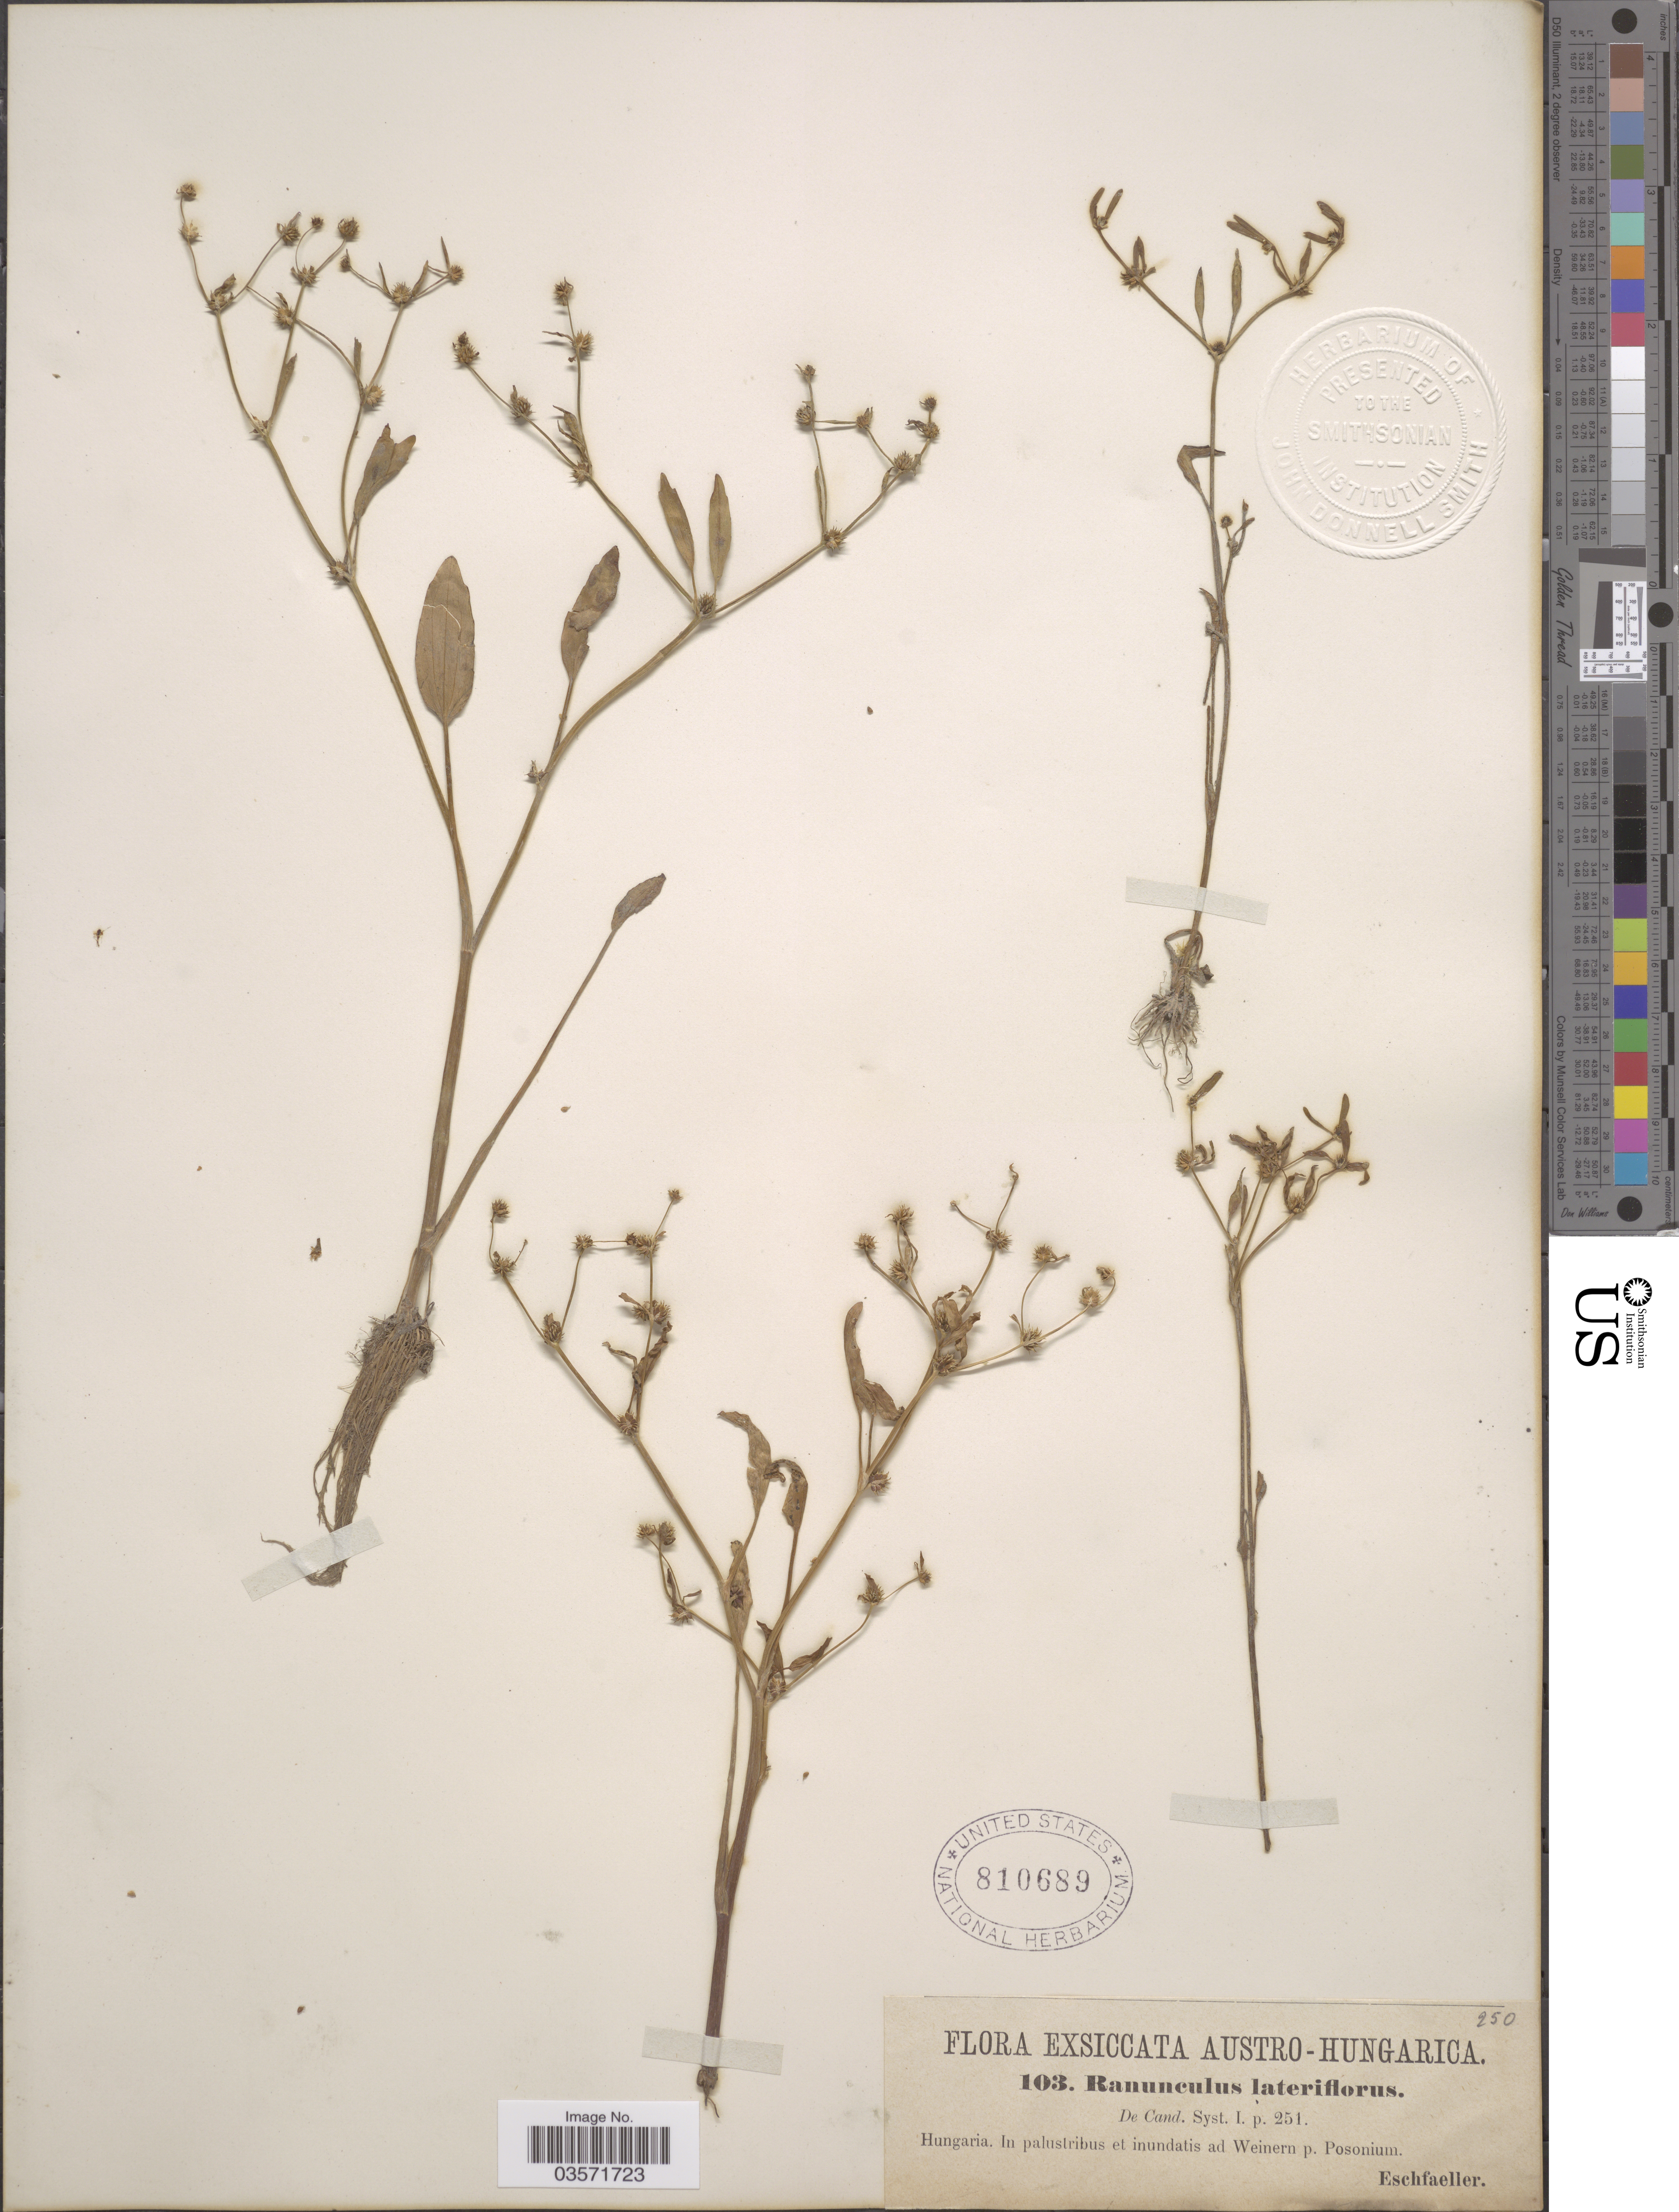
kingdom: Plantae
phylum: Tracheophyta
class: Magnoliopsida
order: Ranunculales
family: Ranunculaceae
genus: Ranunculus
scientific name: Ranunculus lateriflorus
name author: DC.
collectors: Eschfaeller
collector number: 103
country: Hungary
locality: Austro-Hungarica. In palustribus et inundatis ad Weinern p. Posonium.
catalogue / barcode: US 810689